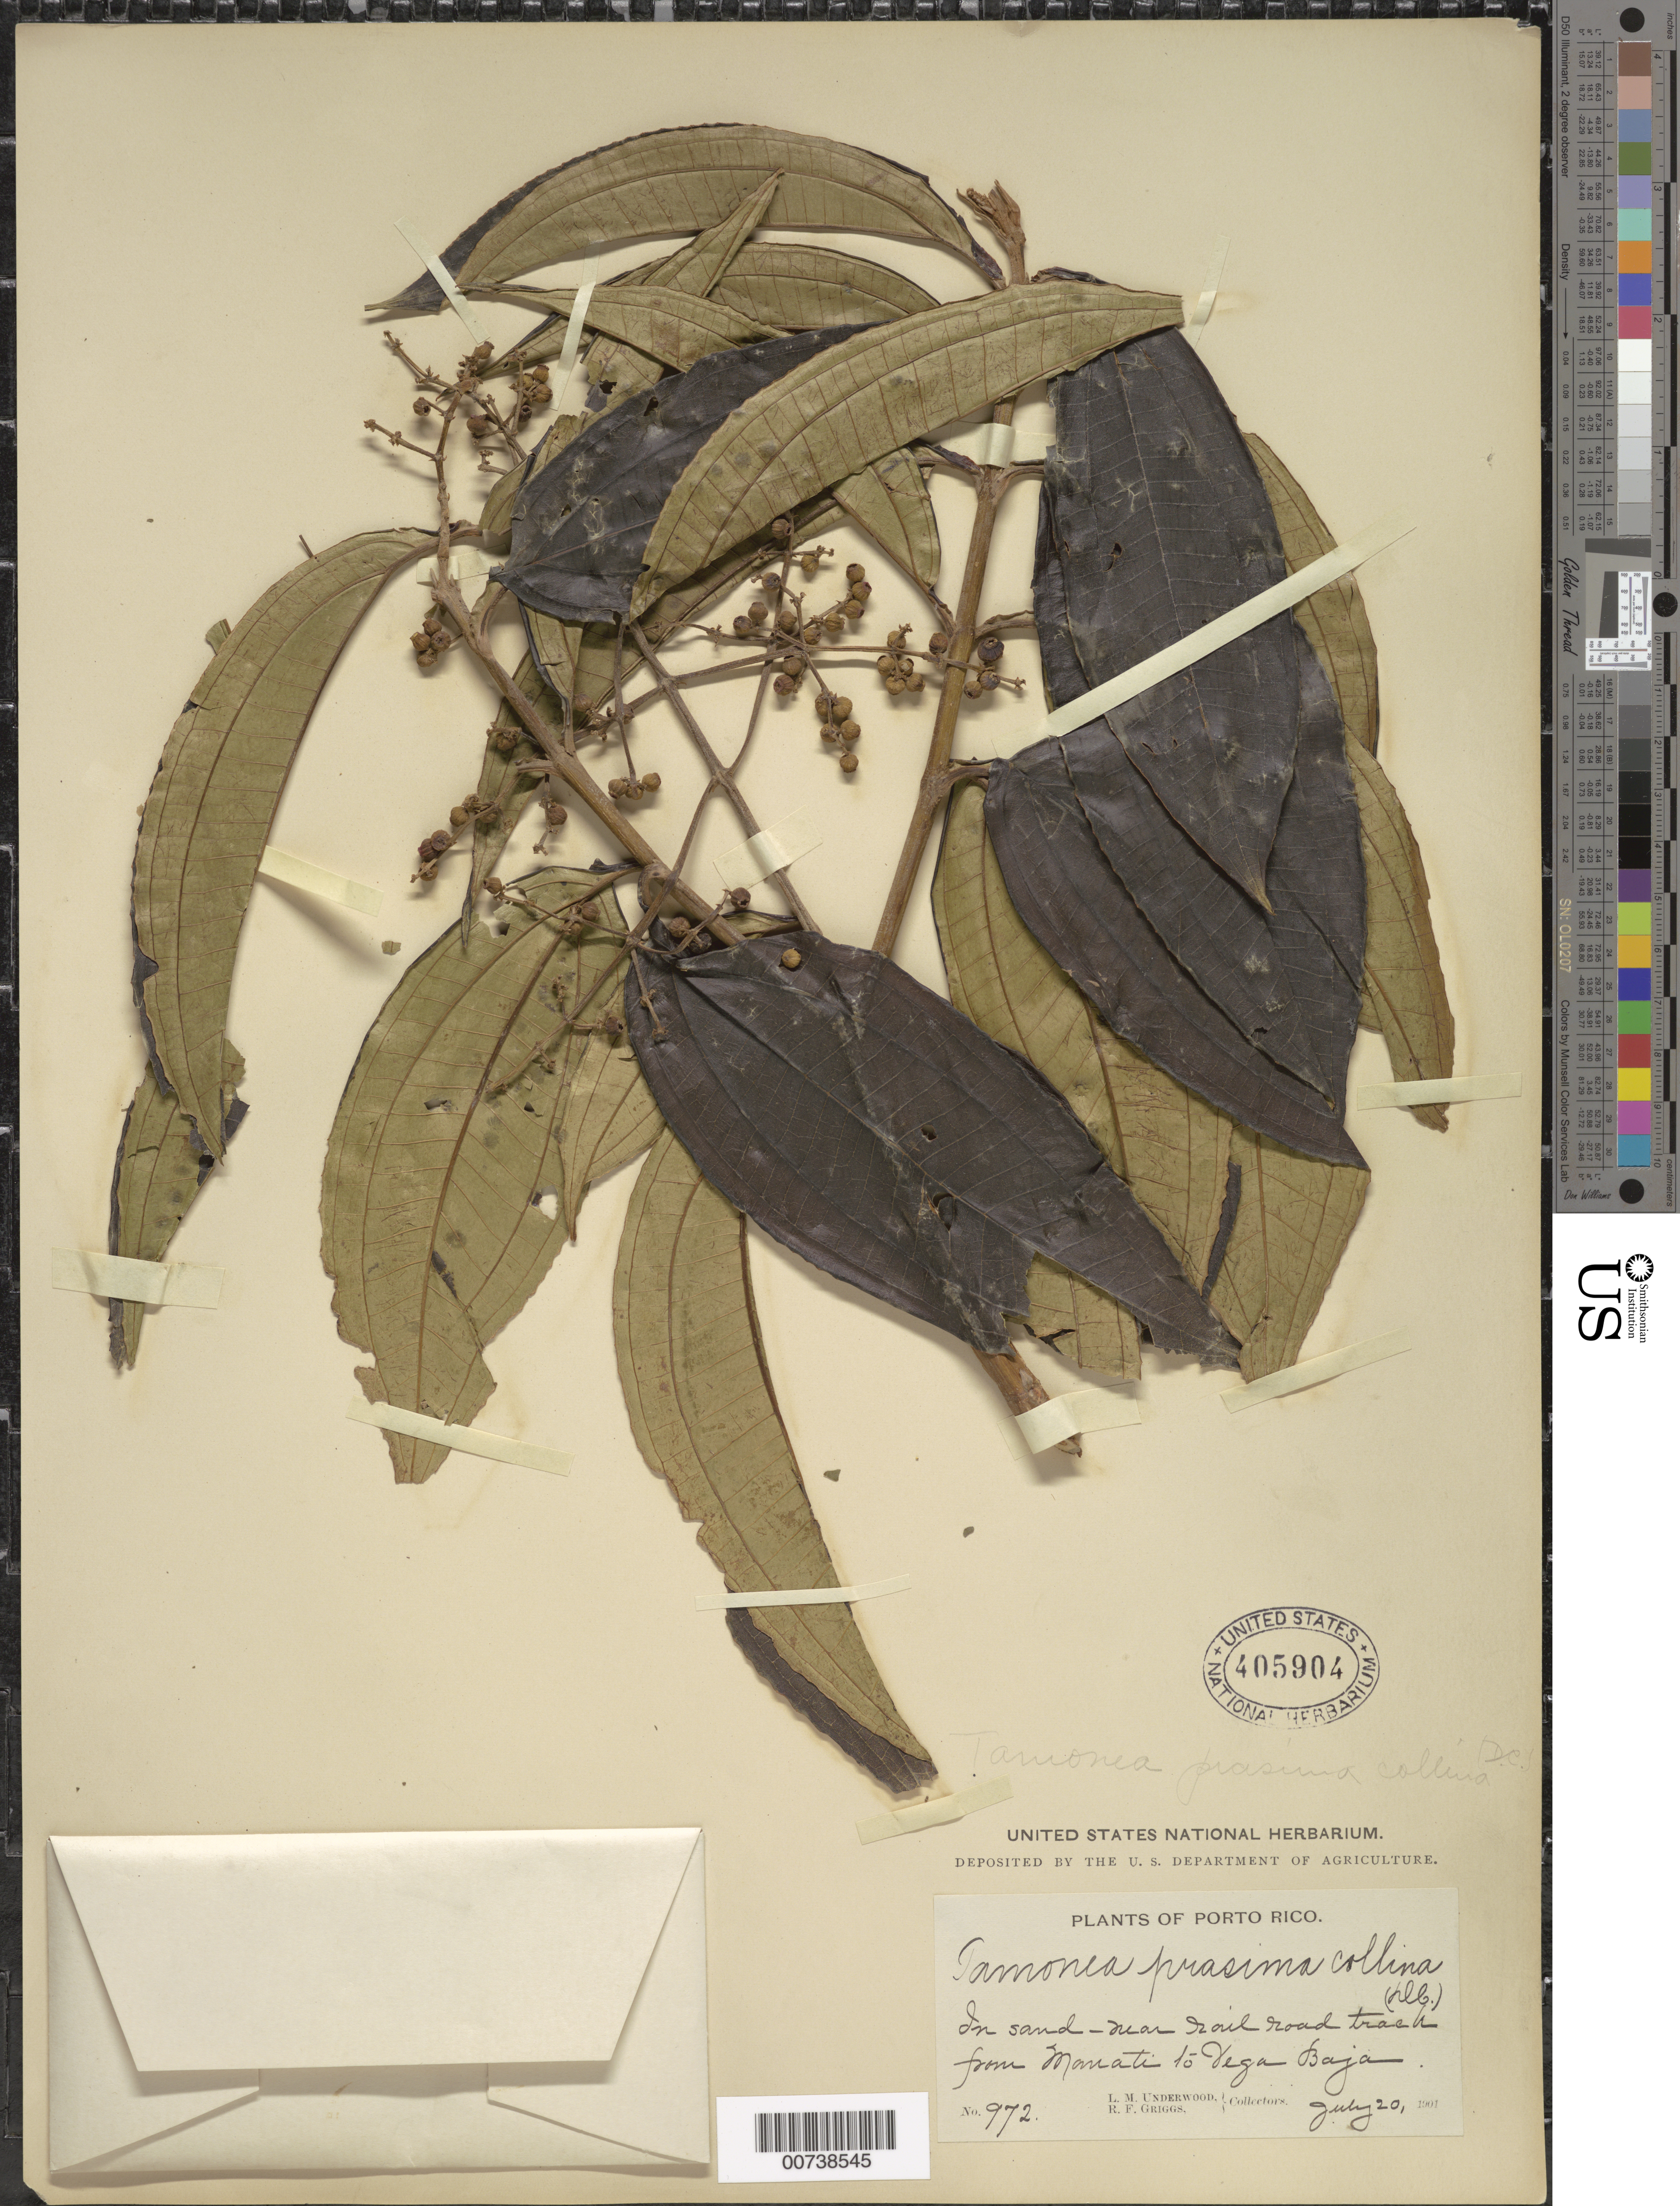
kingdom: Plantae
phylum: Tracheophyta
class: Magnoliopsida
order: Myrtales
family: Melastomataceae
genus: Miconia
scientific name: Miconia prasina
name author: (Sw.) DC.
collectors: L. M. Underwood & R. F. Griggs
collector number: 972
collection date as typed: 20 Jul 1901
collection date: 1901-07-20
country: Puerto Rico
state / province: Vega Baja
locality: Near rail road track from Manatí to Vega Baja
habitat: In sand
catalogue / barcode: US 405904